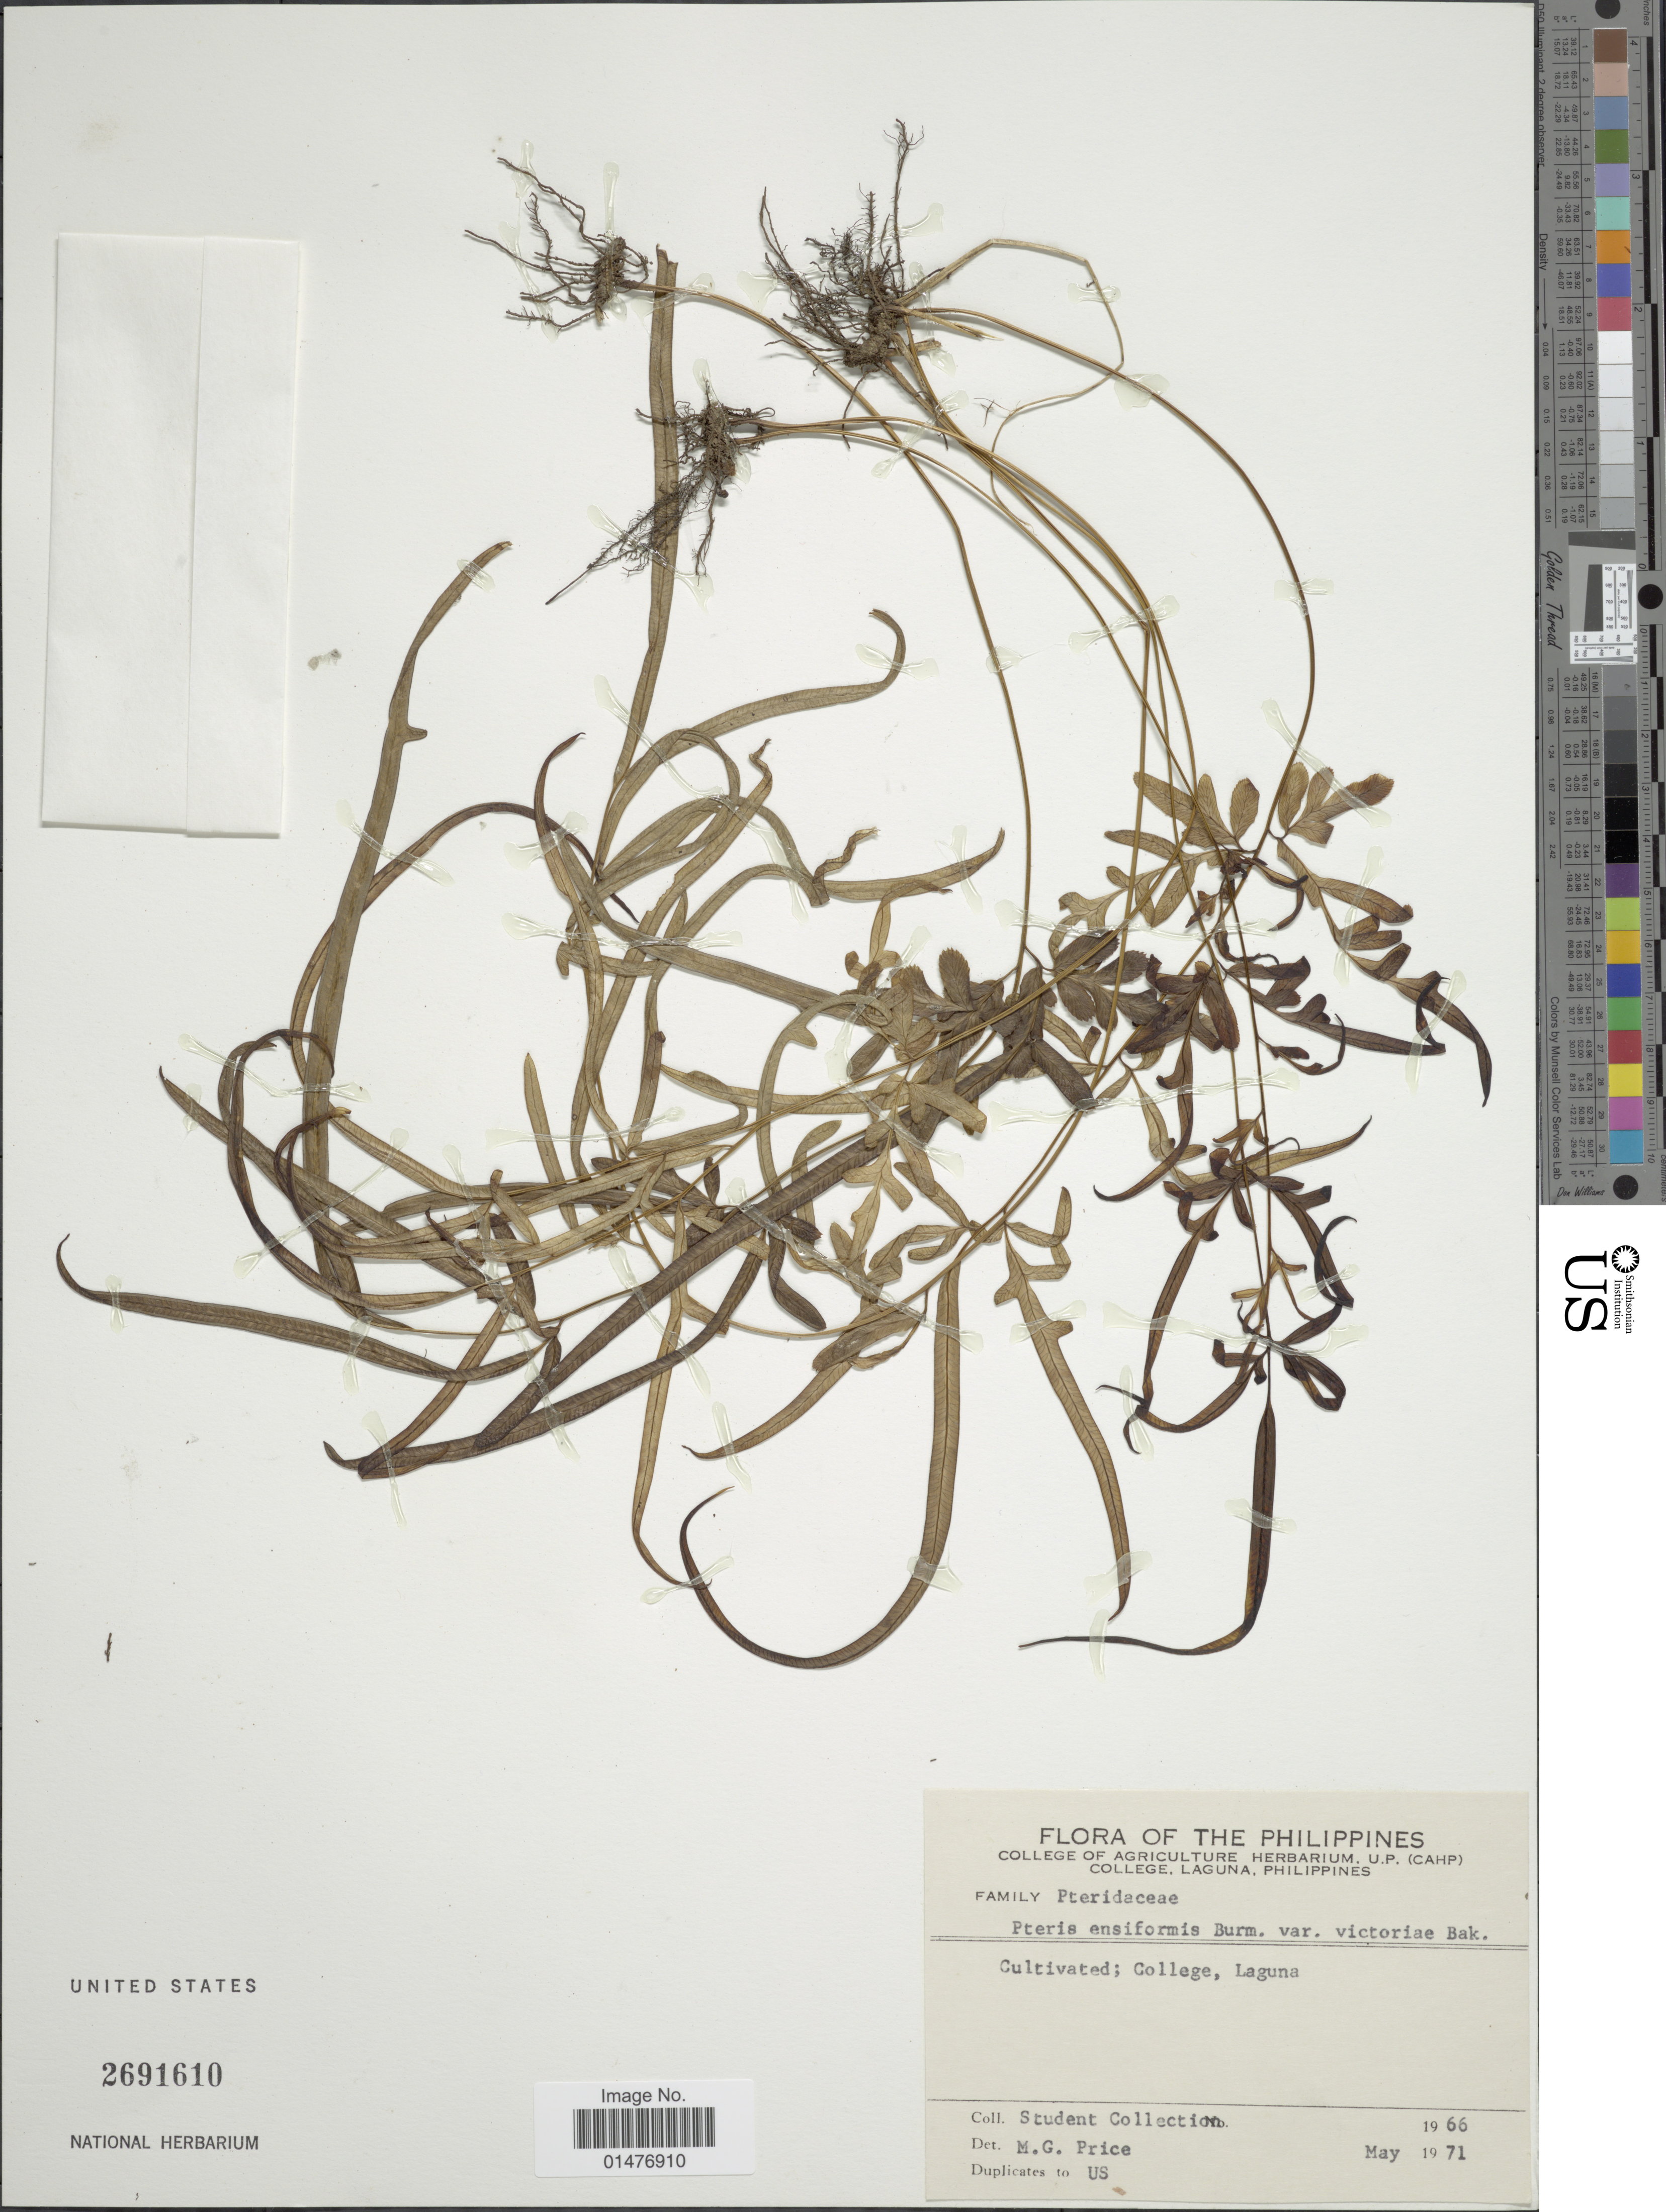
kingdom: Plantae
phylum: Tracheophyta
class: Polypodiopsida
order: Polypodiales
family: Pteridaceae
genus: Pteris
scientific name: Pteris ensiformis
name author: Burm. f.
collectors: Student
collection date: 1966/1971-05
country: Philippines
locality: Laguna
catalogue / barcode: US 2691610